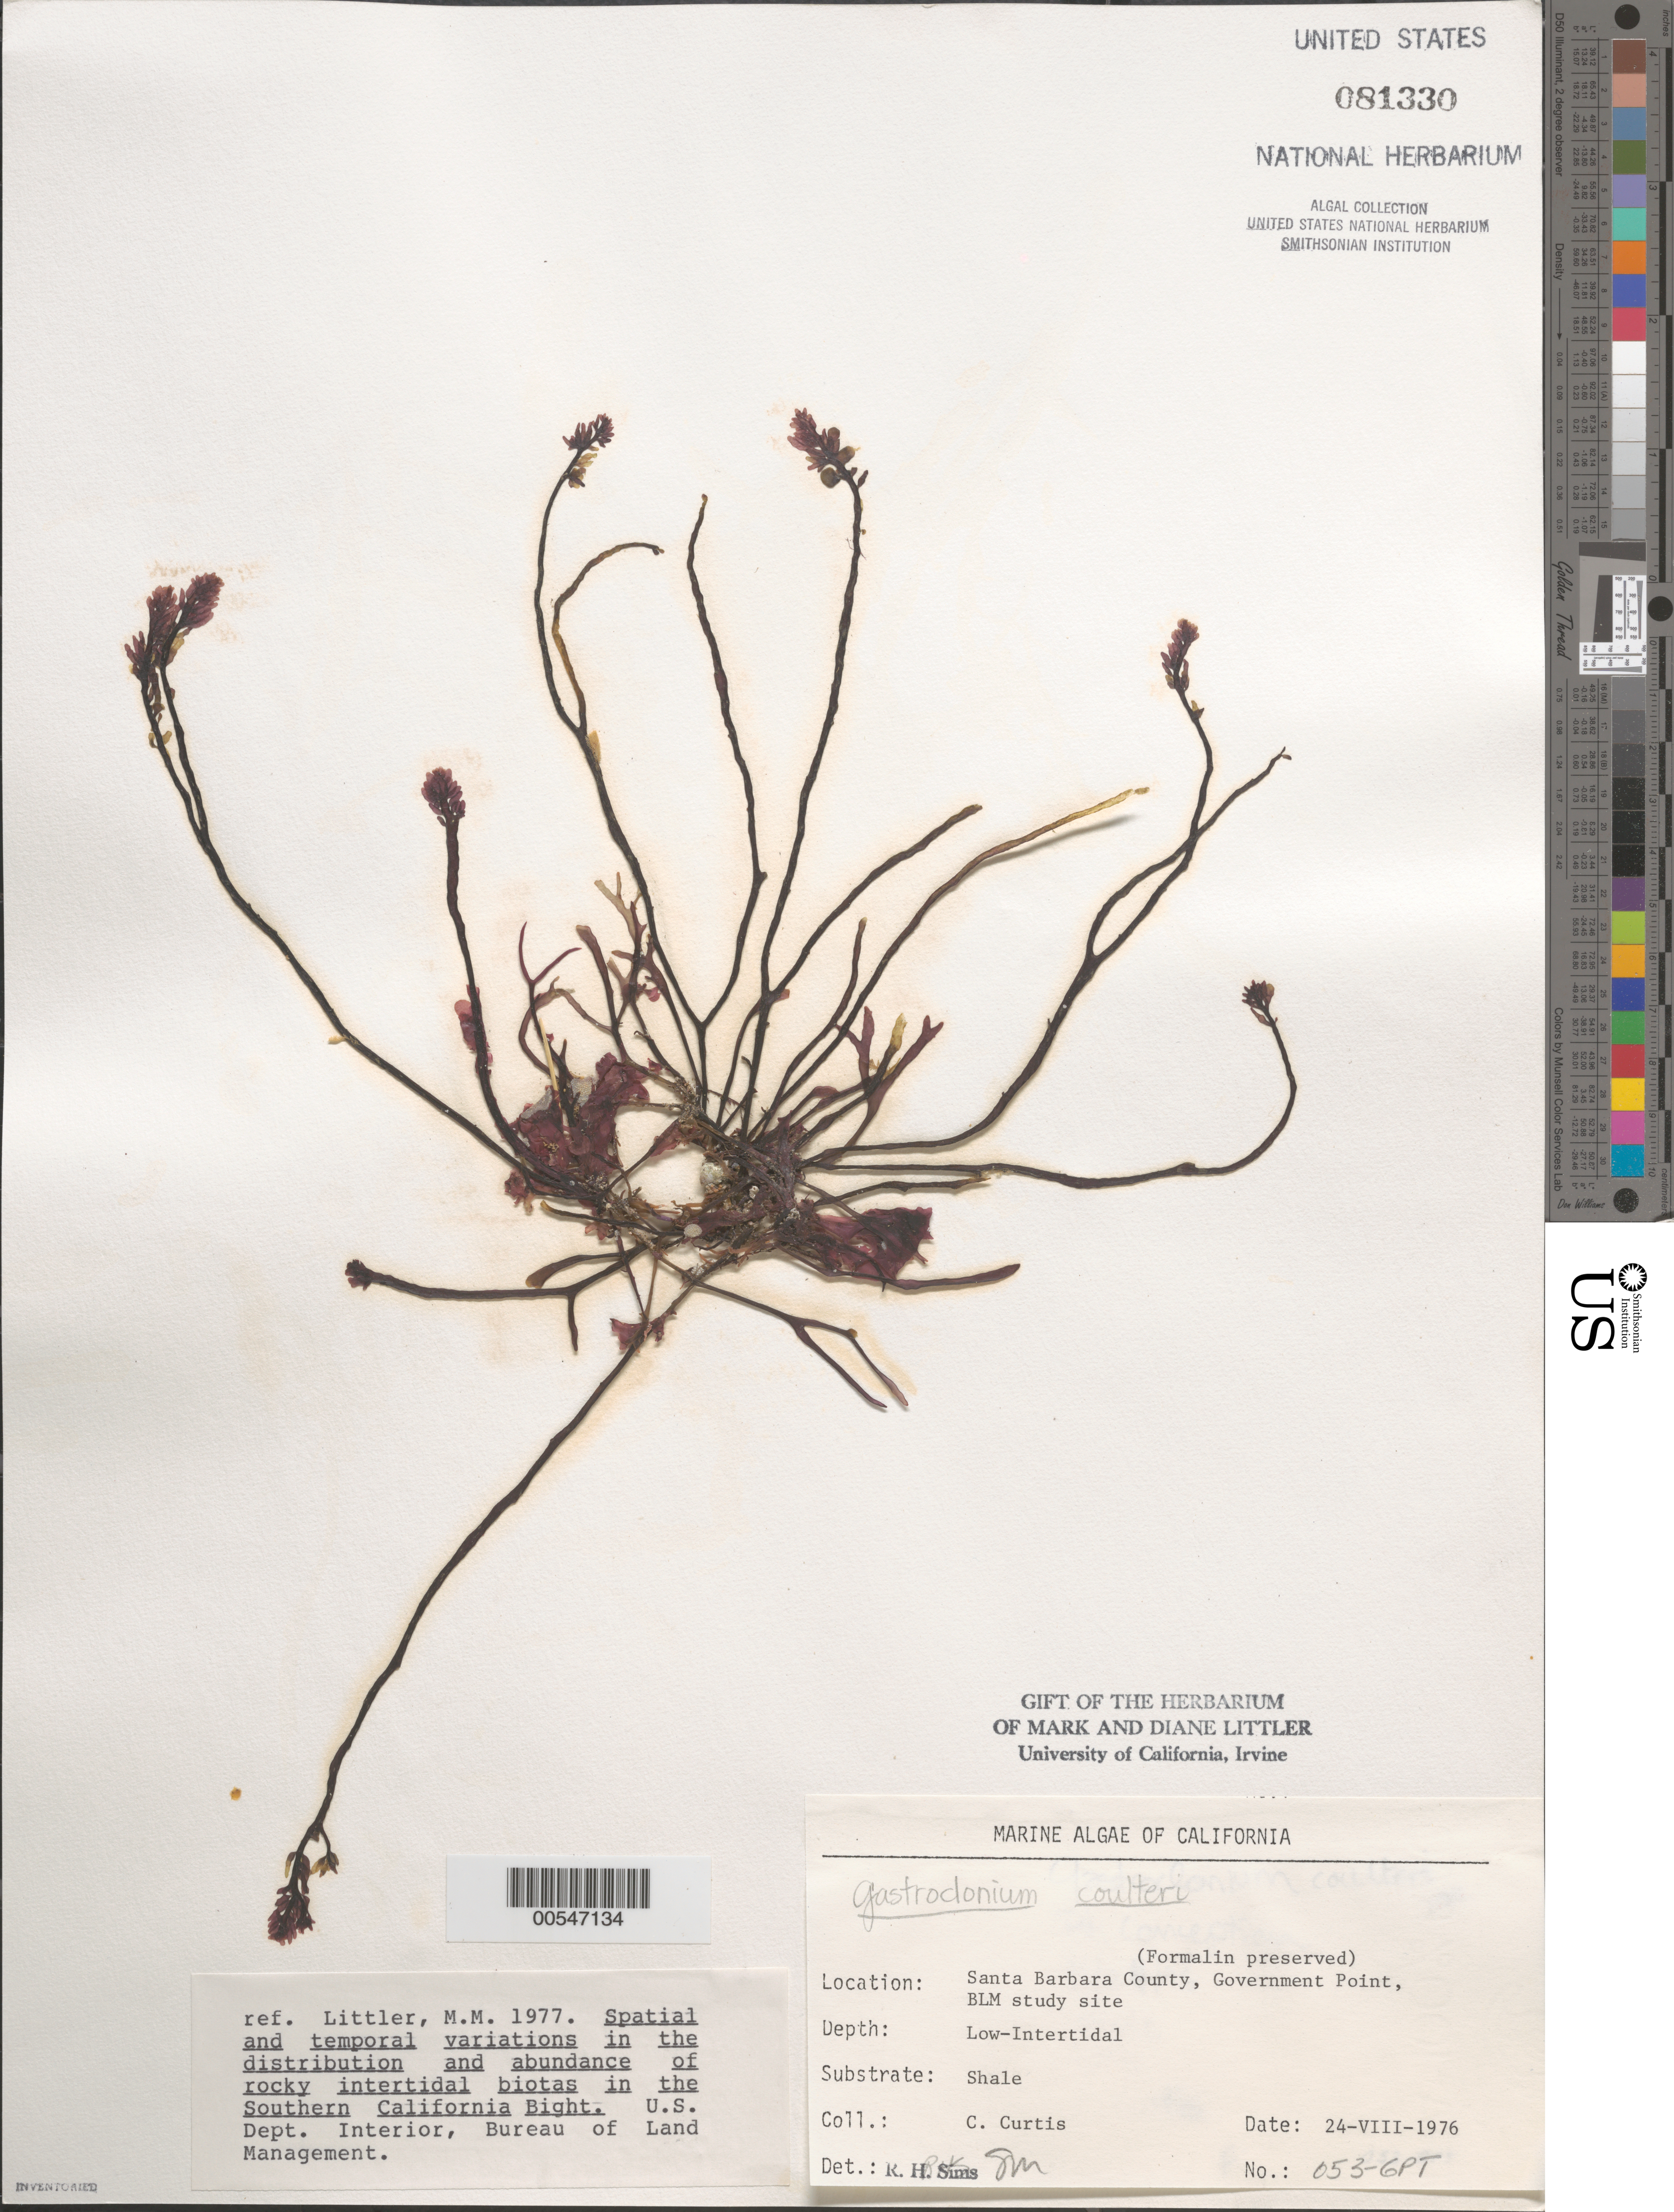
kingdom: Plantae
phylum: Rhodophyta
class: Florideophyceae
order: Rhodymeniales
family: Champiaceae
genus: Neogastroclonium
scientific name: Neogastroclonium subarticulatum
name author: (Turner) L. Le Gall et al.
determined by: Algae name updating Project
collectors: C. Curtis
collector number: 053-gpt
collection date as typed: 24 Aug 1976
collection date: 1976-08-24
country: United States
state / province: California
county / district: Santa Barbara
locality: Government Point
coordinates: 34 26'31"N, 120 24'06"W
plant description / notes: BLM-SOCALBIGHT Rocky Intertidal Survey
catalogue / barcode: US 81330